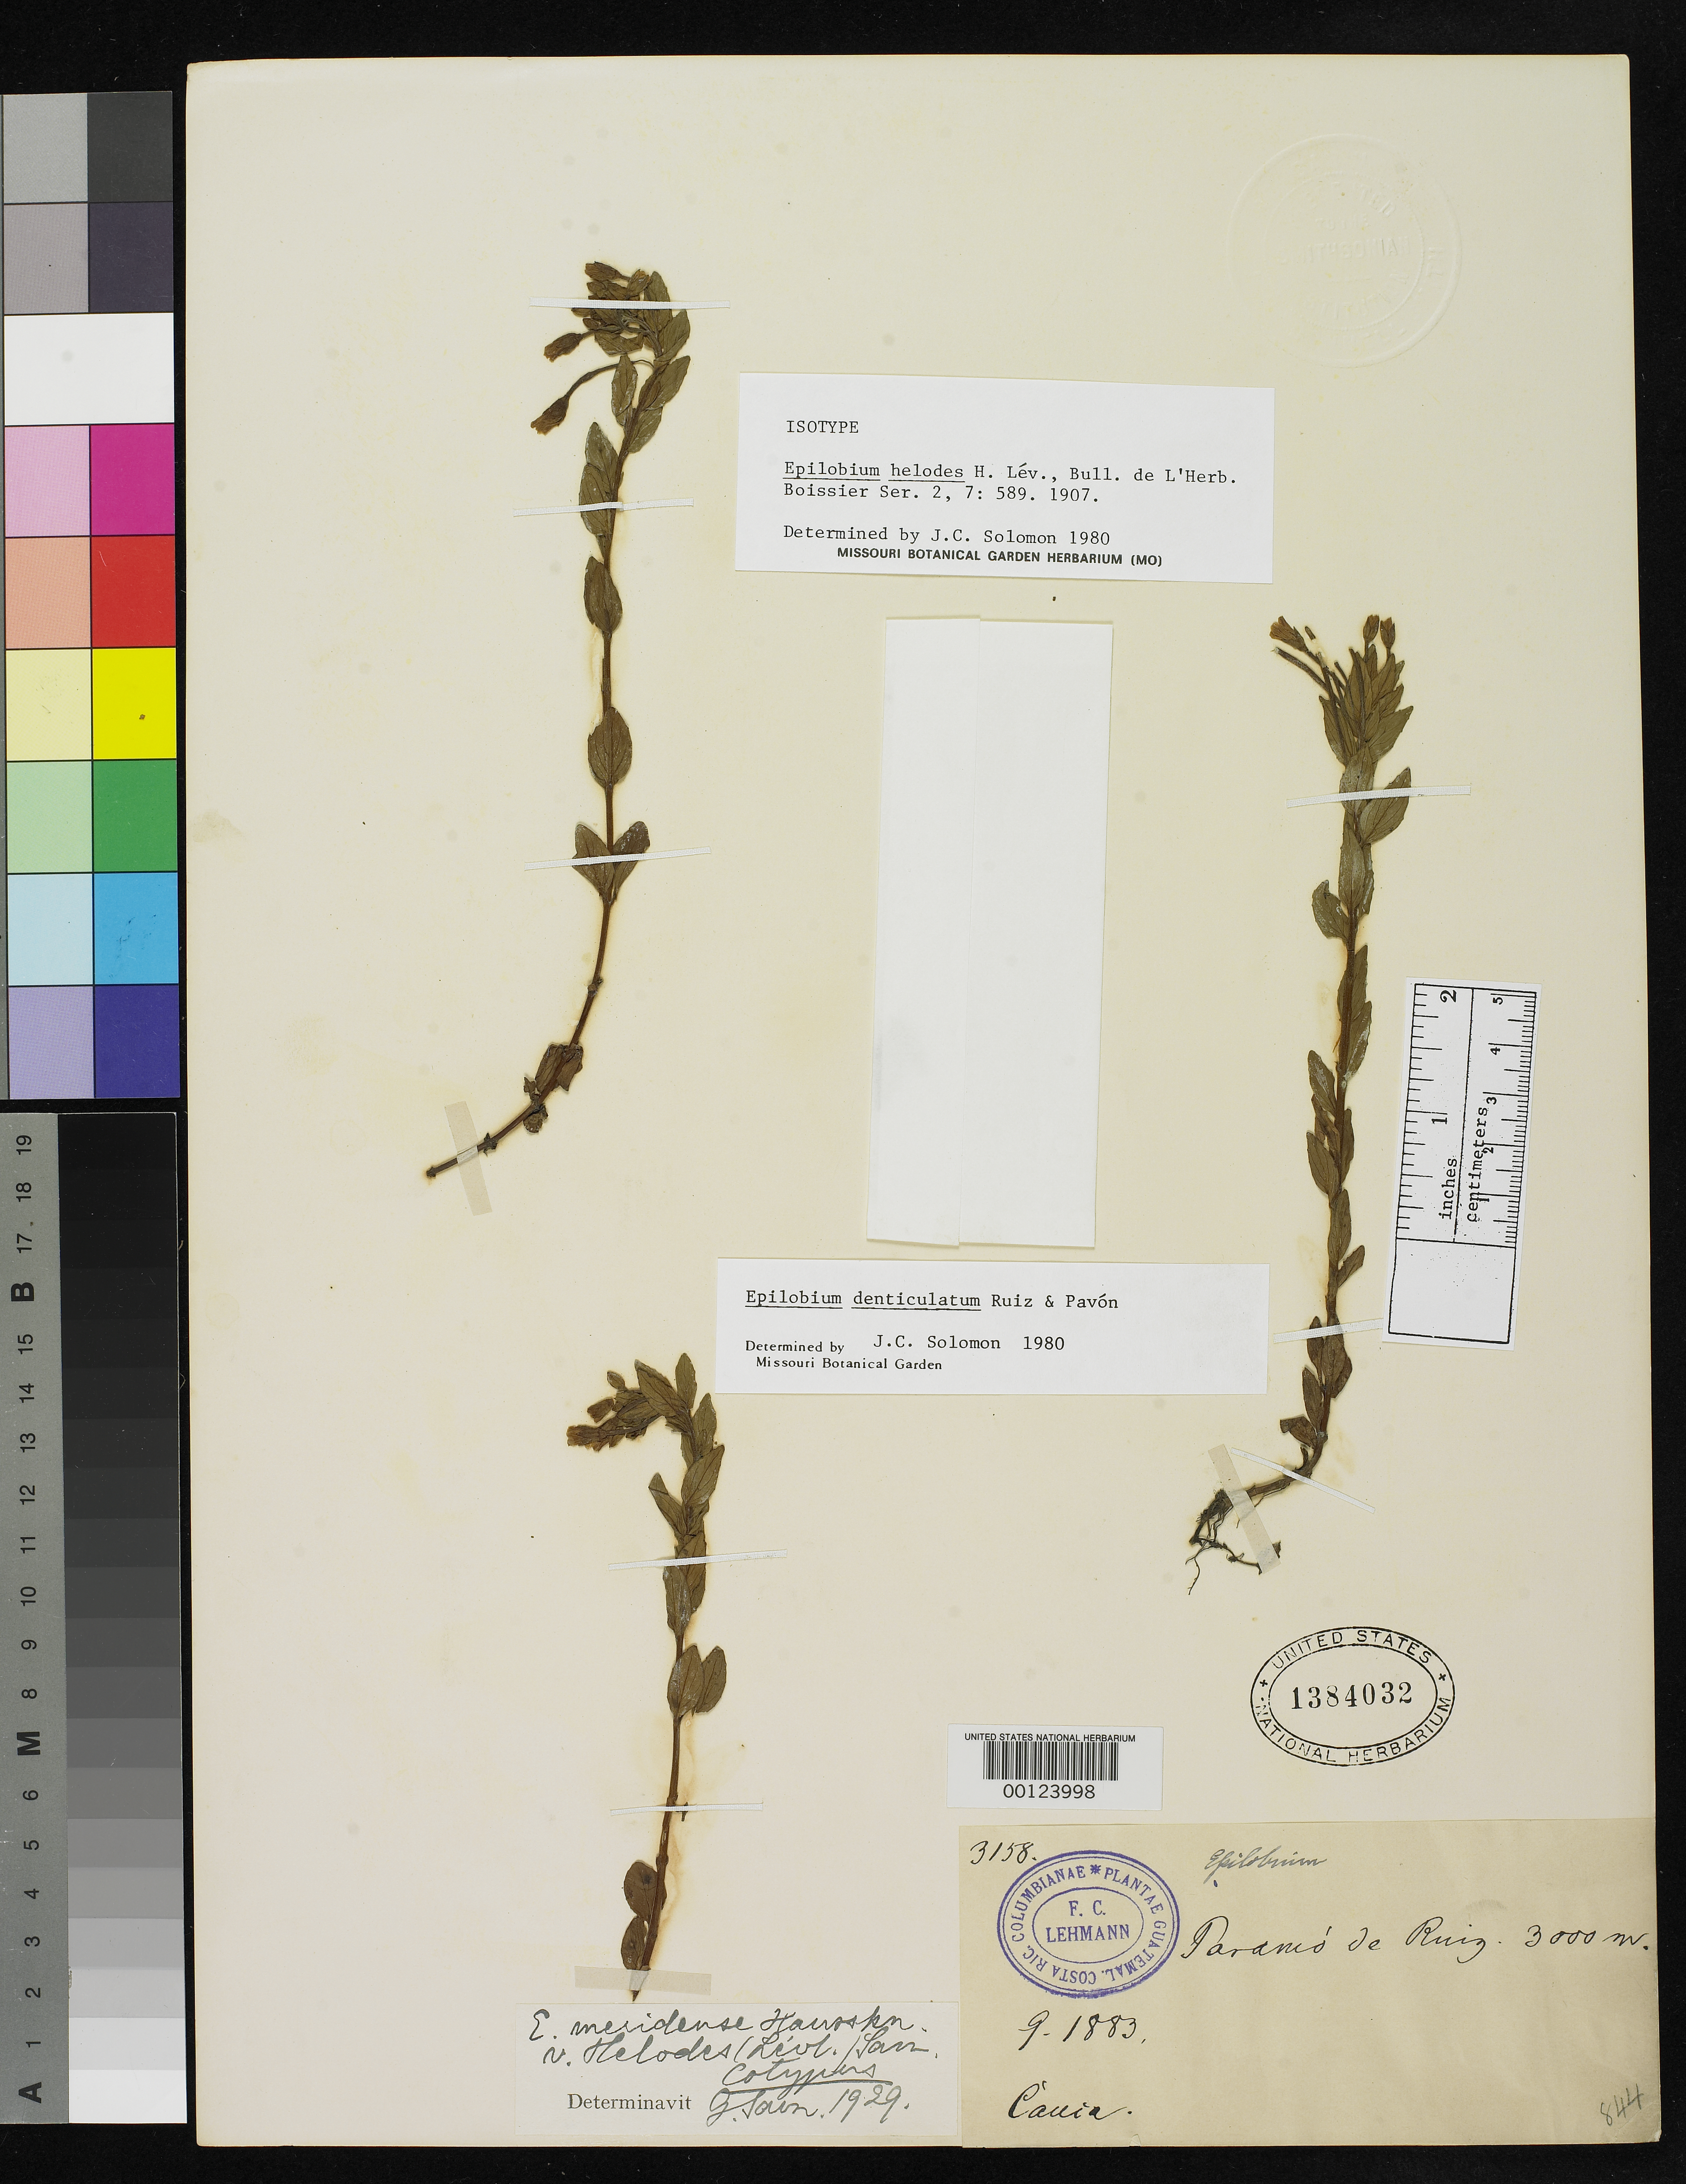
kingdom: Plantae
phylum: Tracheophyta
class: Magnoliopsida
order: Myrtales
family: Onagraceae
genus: Epilobium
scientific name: Epilobium helodes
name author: H. Lév.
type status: Isotype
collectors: F. C. Lehmann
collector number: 3158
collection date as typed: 11 Sep 1883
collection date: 1883-09-11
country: Colombia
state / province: Tolima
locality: Panama de Ruiz.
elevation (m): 3000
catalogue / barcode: US 1384032